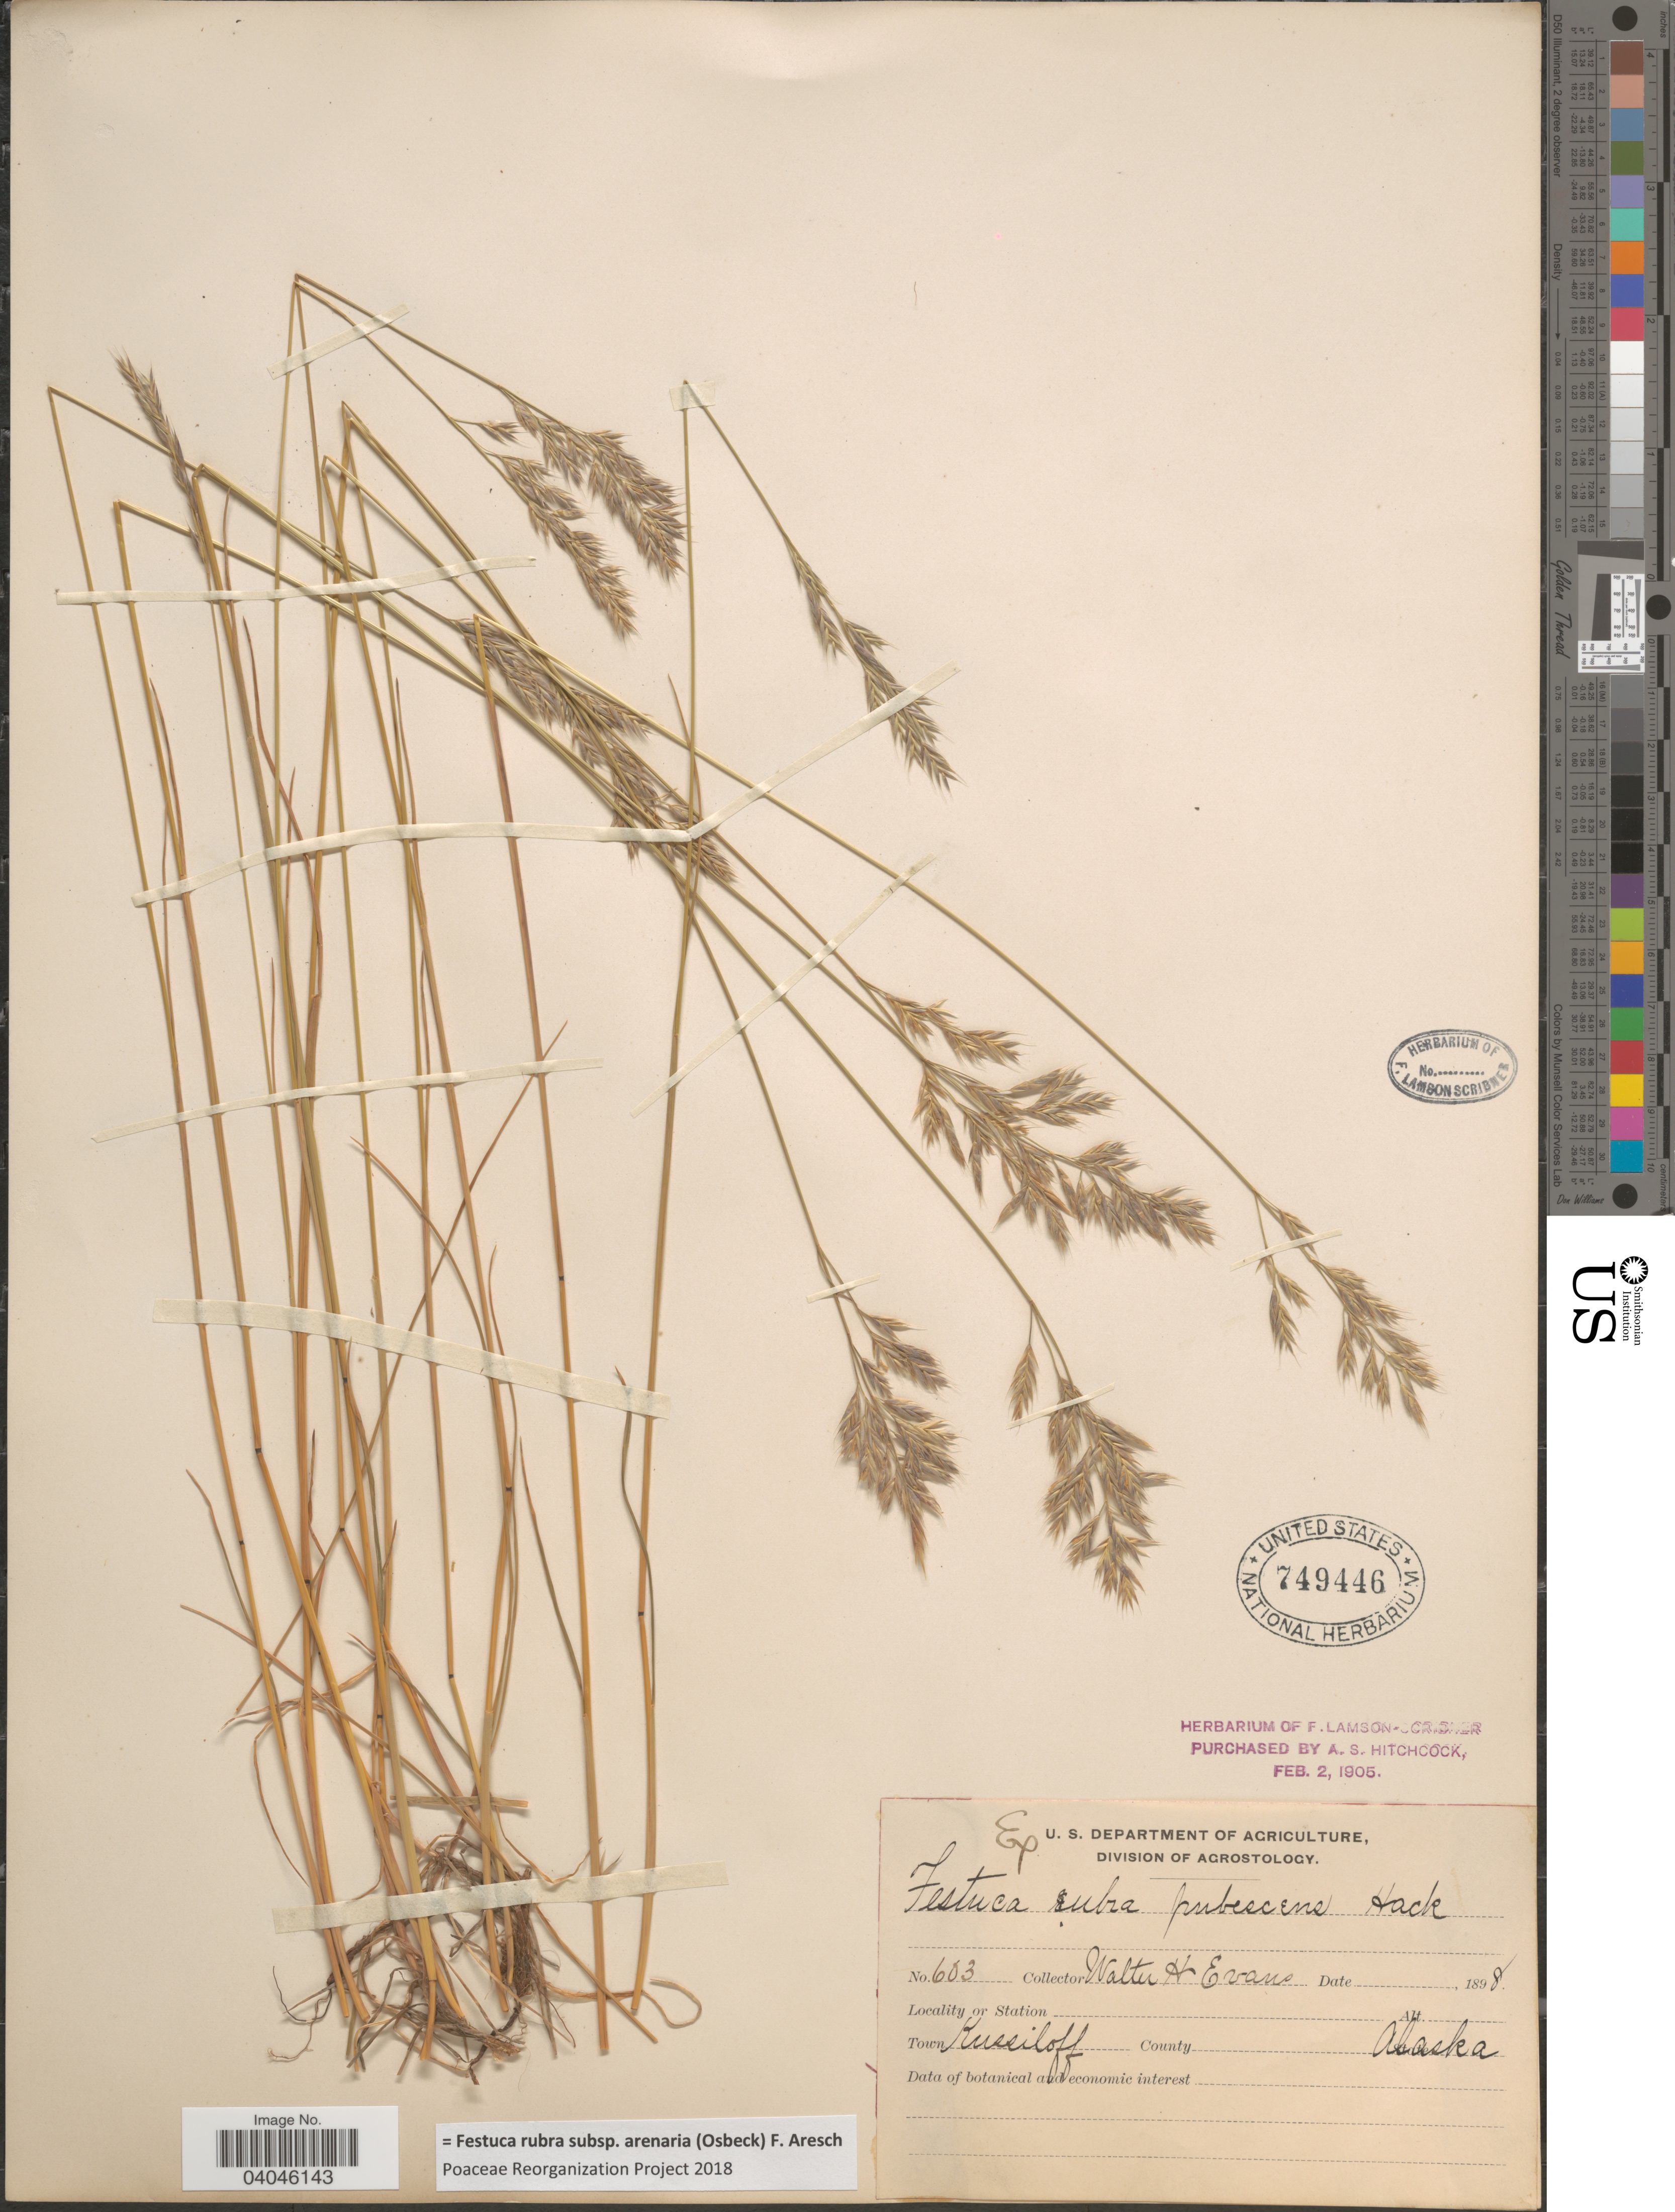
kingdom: Plantae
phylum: Tracheophyta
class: Liliopsida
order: Poales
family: Poaceae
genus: Festuca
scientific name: Festuca rubra subsp. arenaria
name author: (Osbeck) F. Aresch.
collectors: W. H. Evans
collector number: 603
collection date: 1898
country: United States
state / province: Alaska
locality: Town Kussiloff.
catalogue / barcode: US 749446